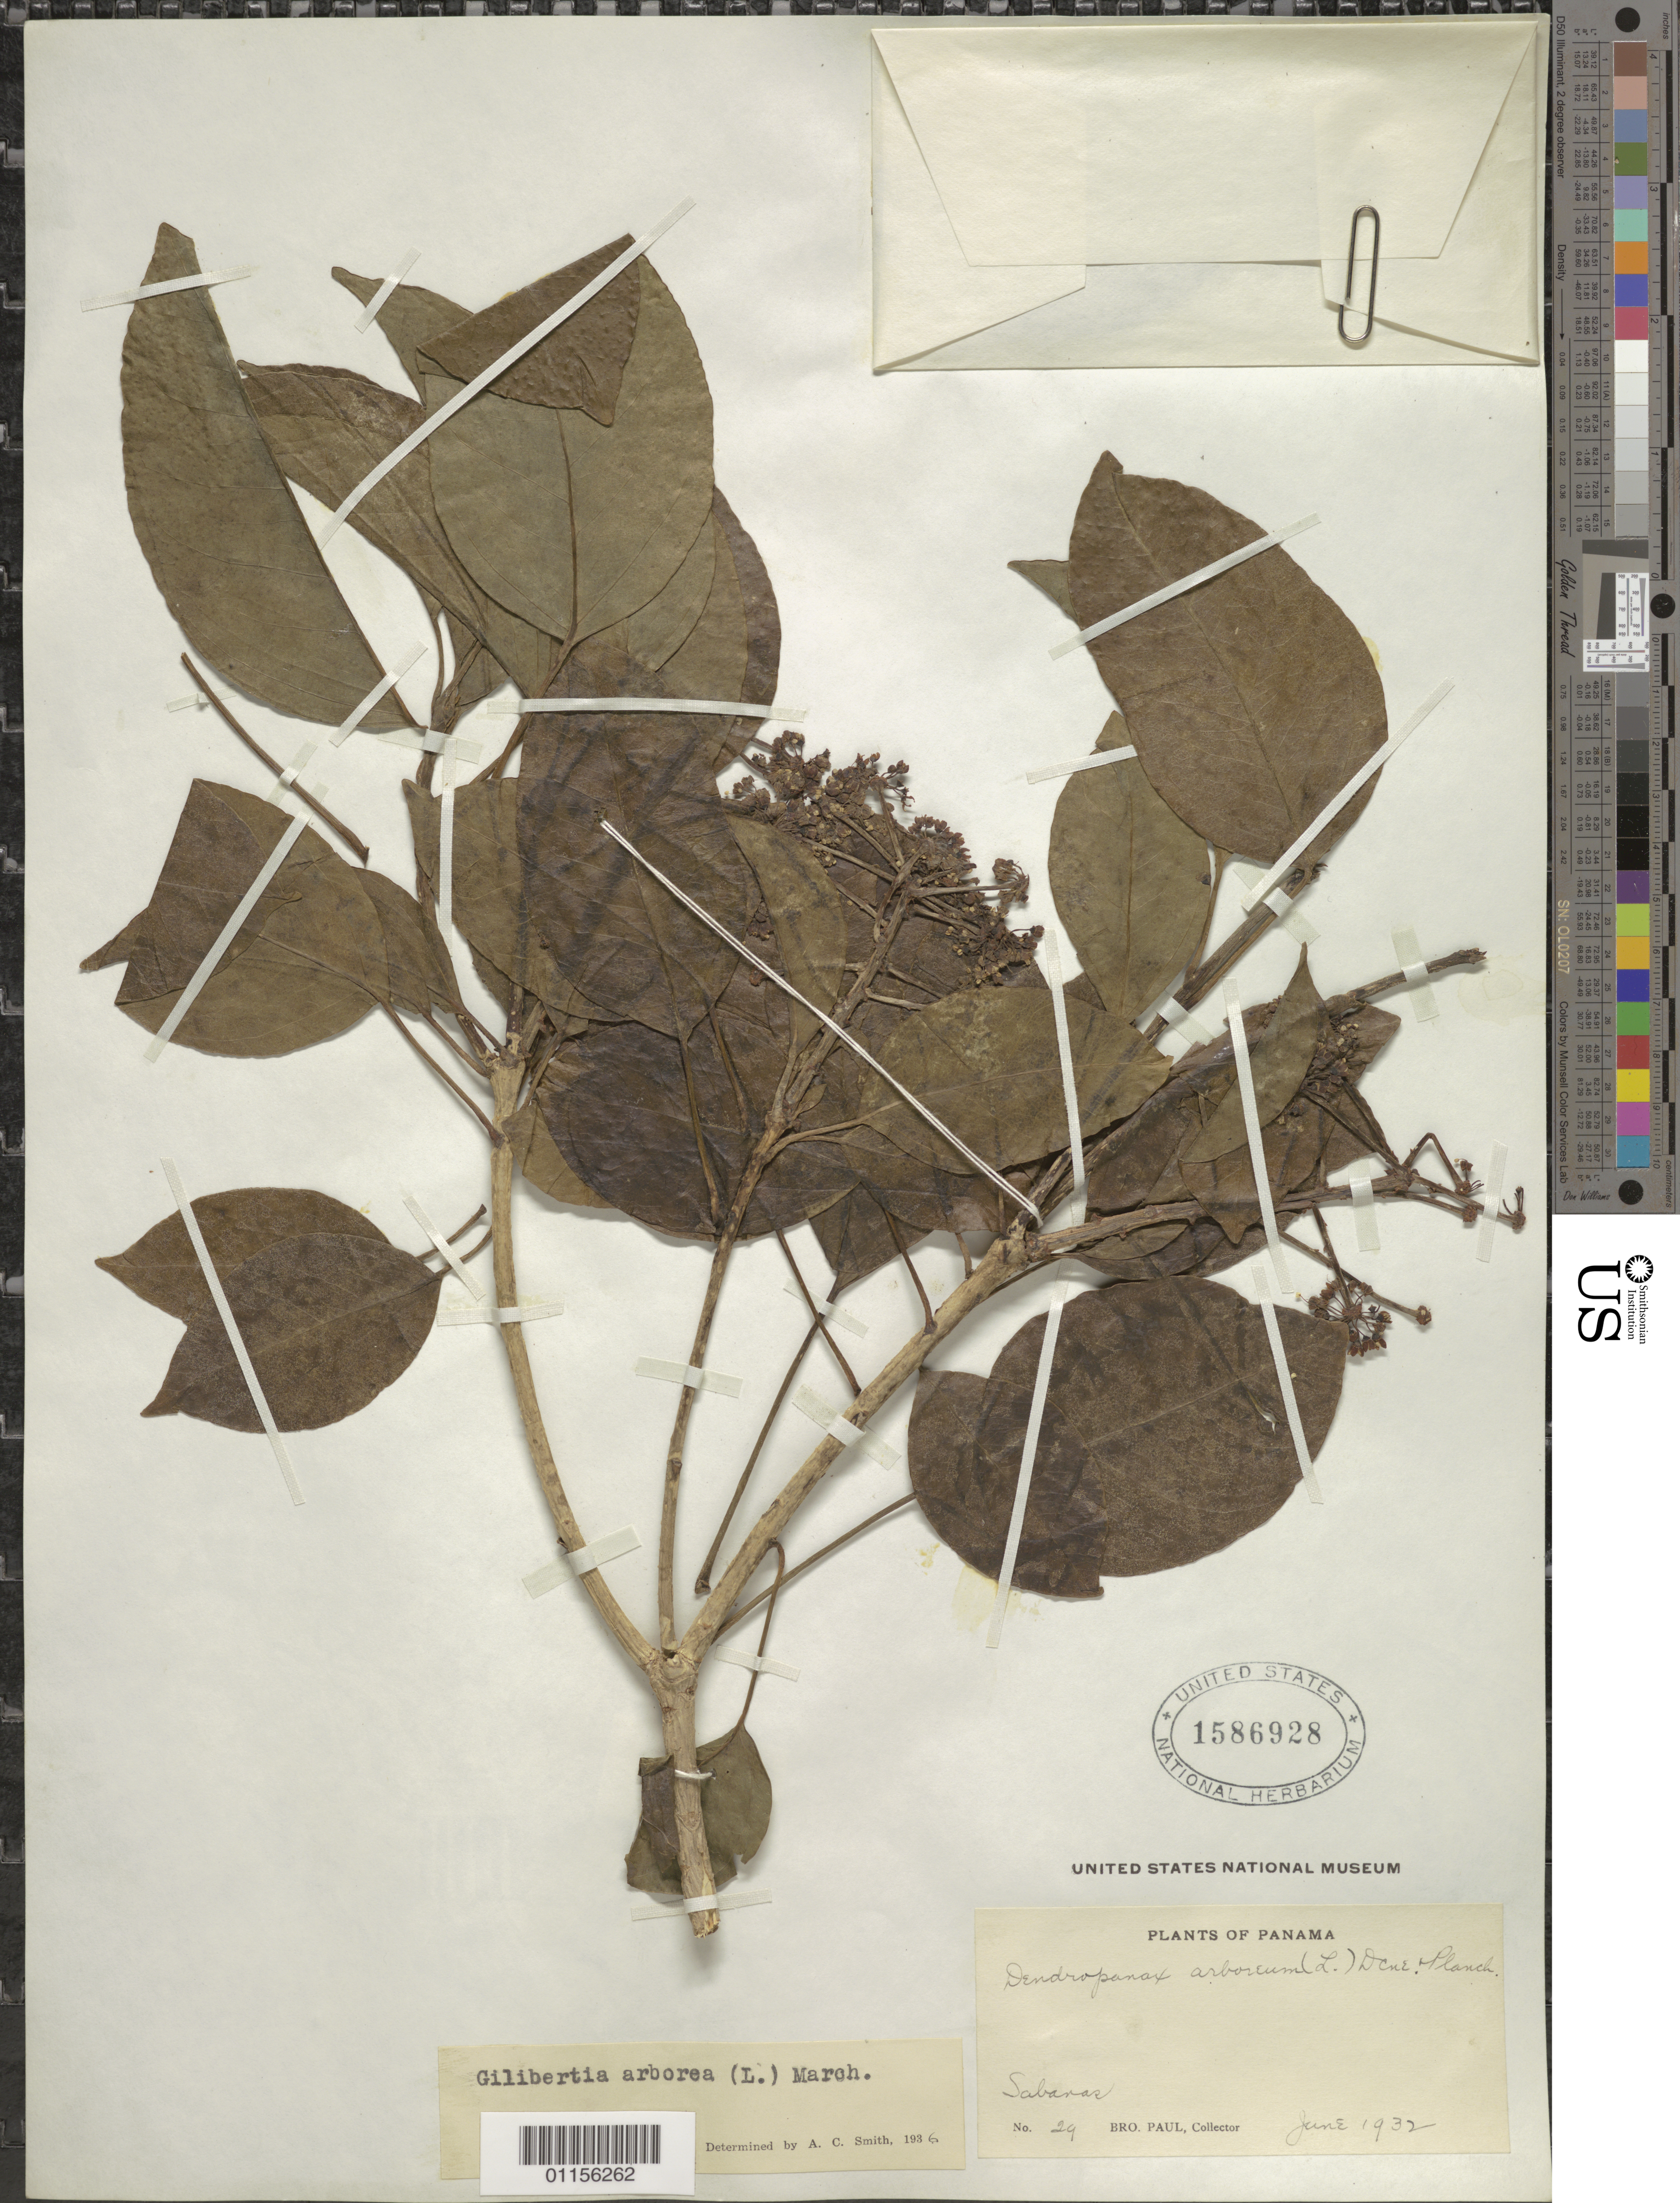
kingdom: Plantae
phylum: Tracheophyta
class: Magnoliopsida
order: Apiales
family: Araliaceae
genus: Dendropanax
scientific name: Dendropanax arboreus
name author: (L.) Decne. & Planch.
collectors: B. Paul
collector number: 29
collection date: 1932-06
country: Panama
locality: Sabanas.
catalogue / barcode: US 1586928